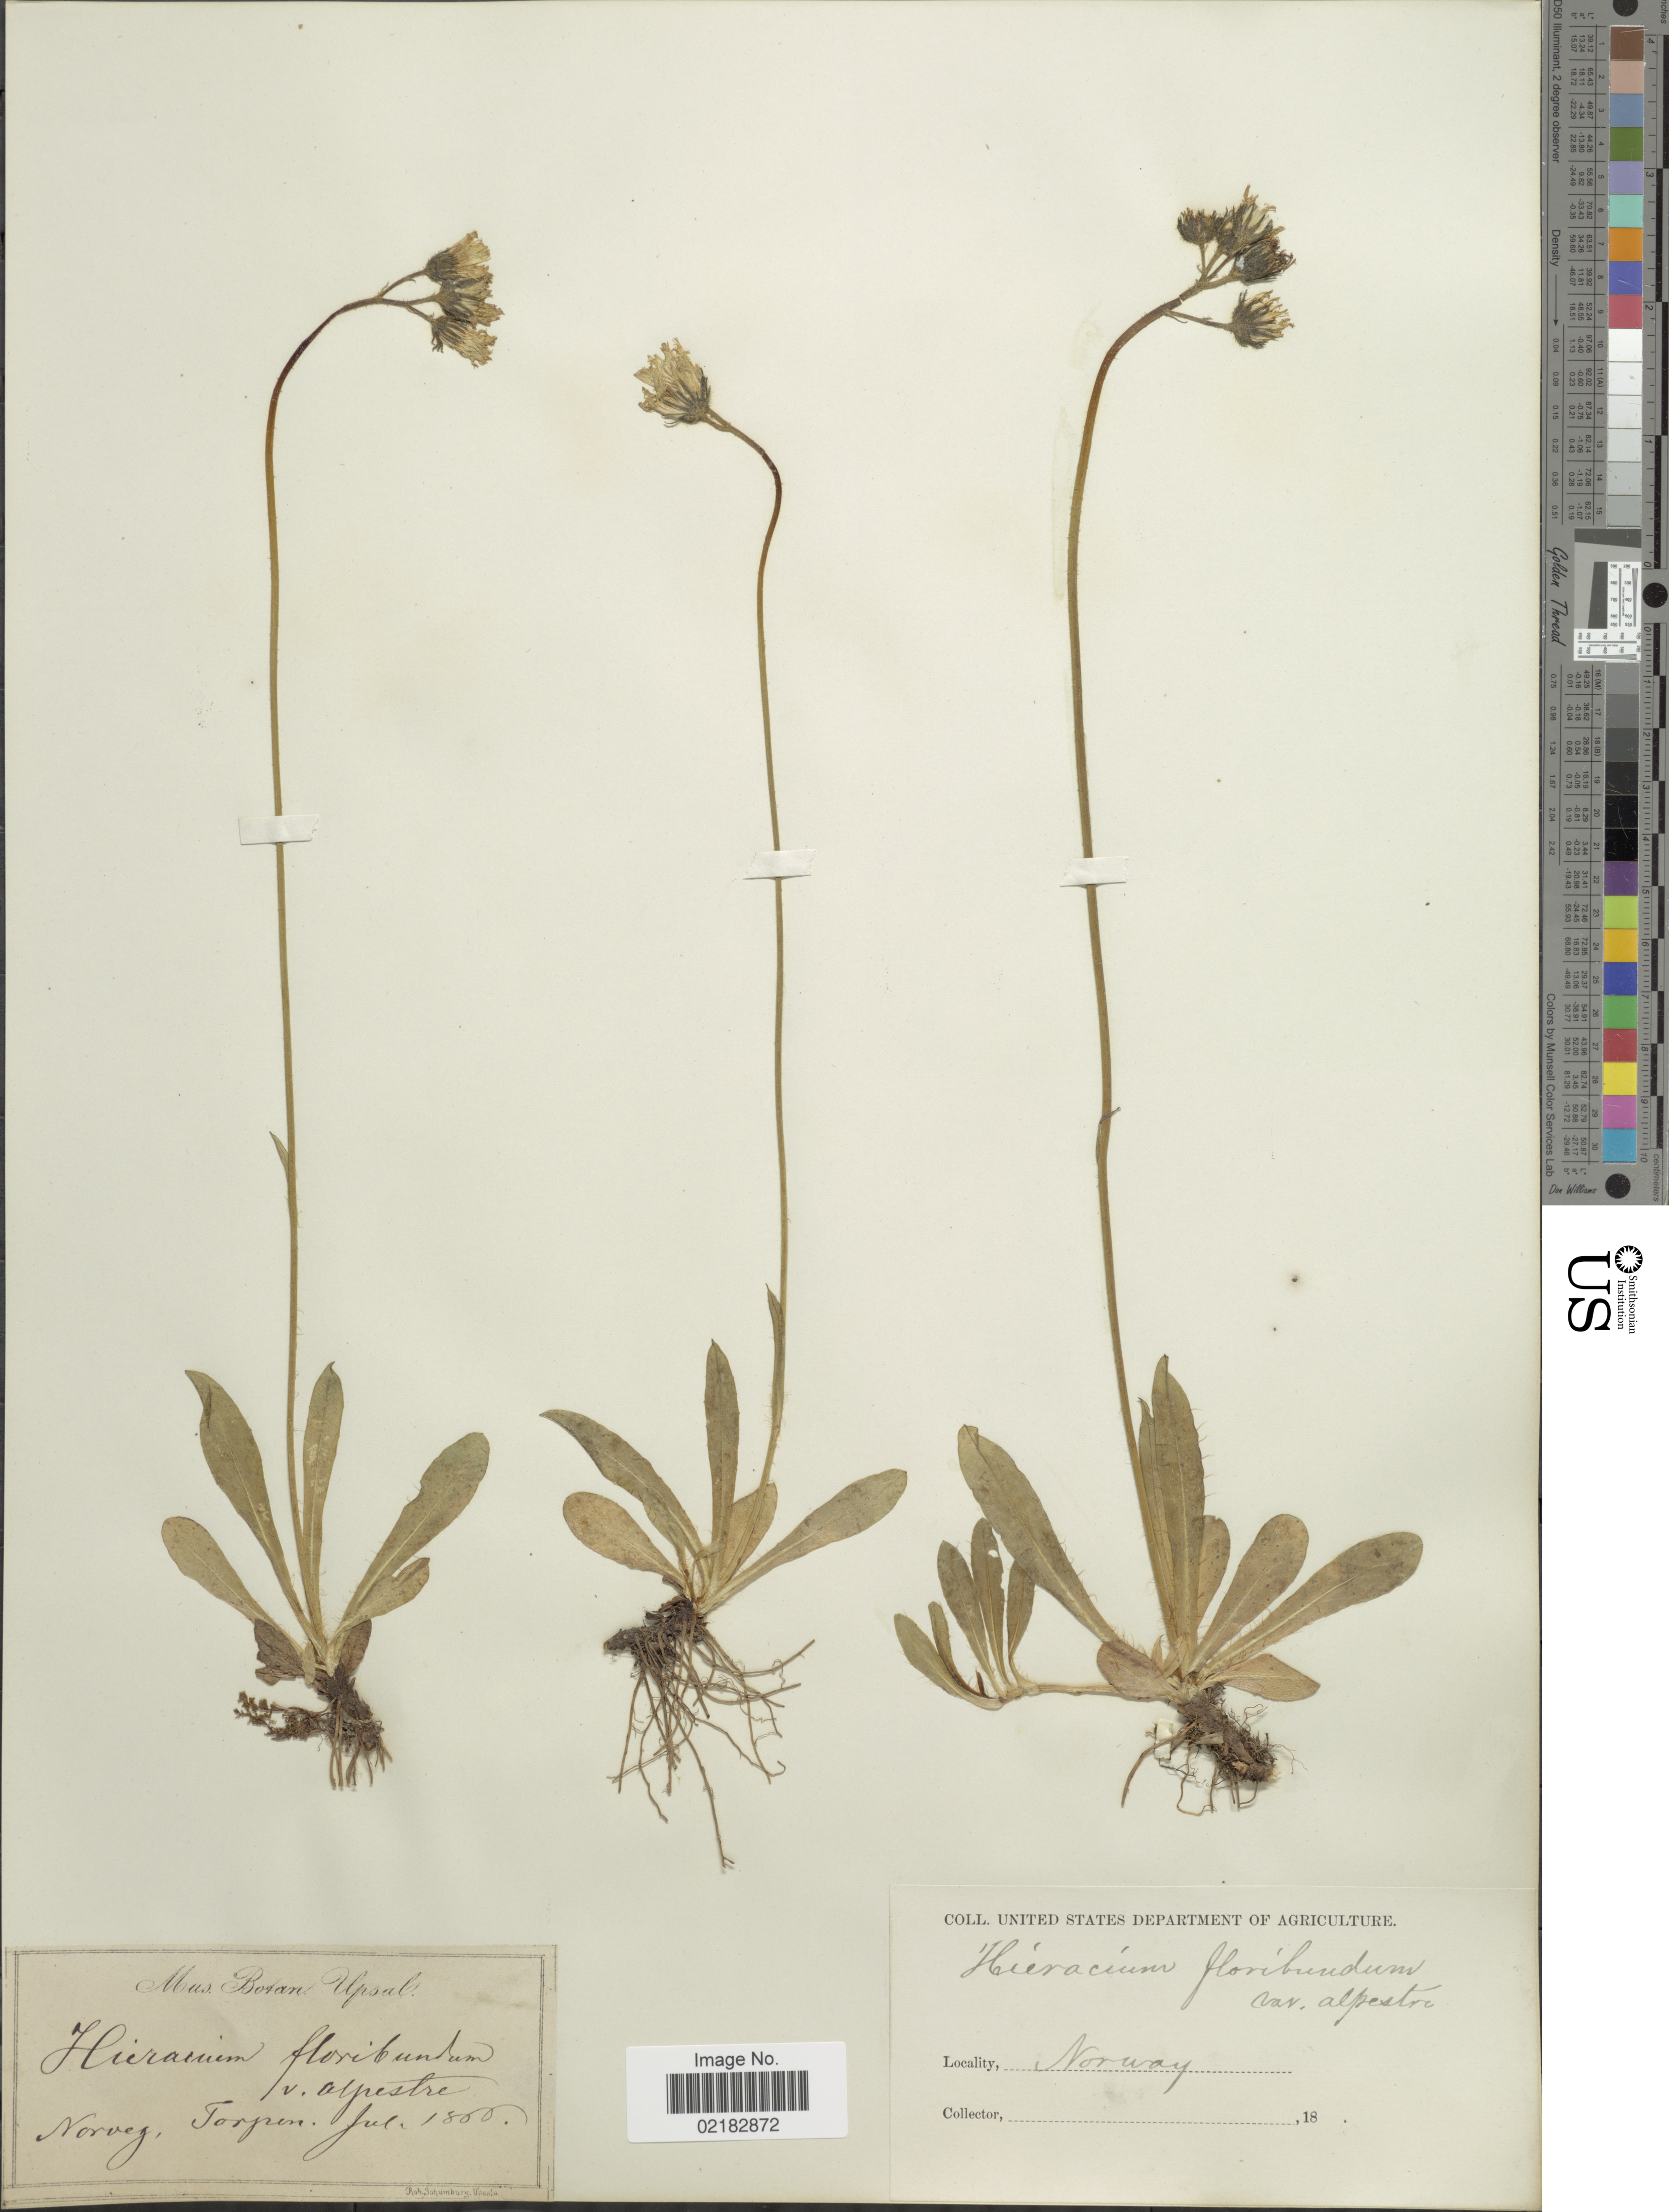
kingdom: Plantae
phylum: Tracheophyta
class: Magnoliopsida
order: Asterales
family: Asteraceae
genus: Pilosella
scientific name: Pilosella floribunda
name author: (Wimm. & Grab.) Fr. a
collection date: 1800-07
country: Norway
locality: Norway, Torpen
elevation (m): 1800